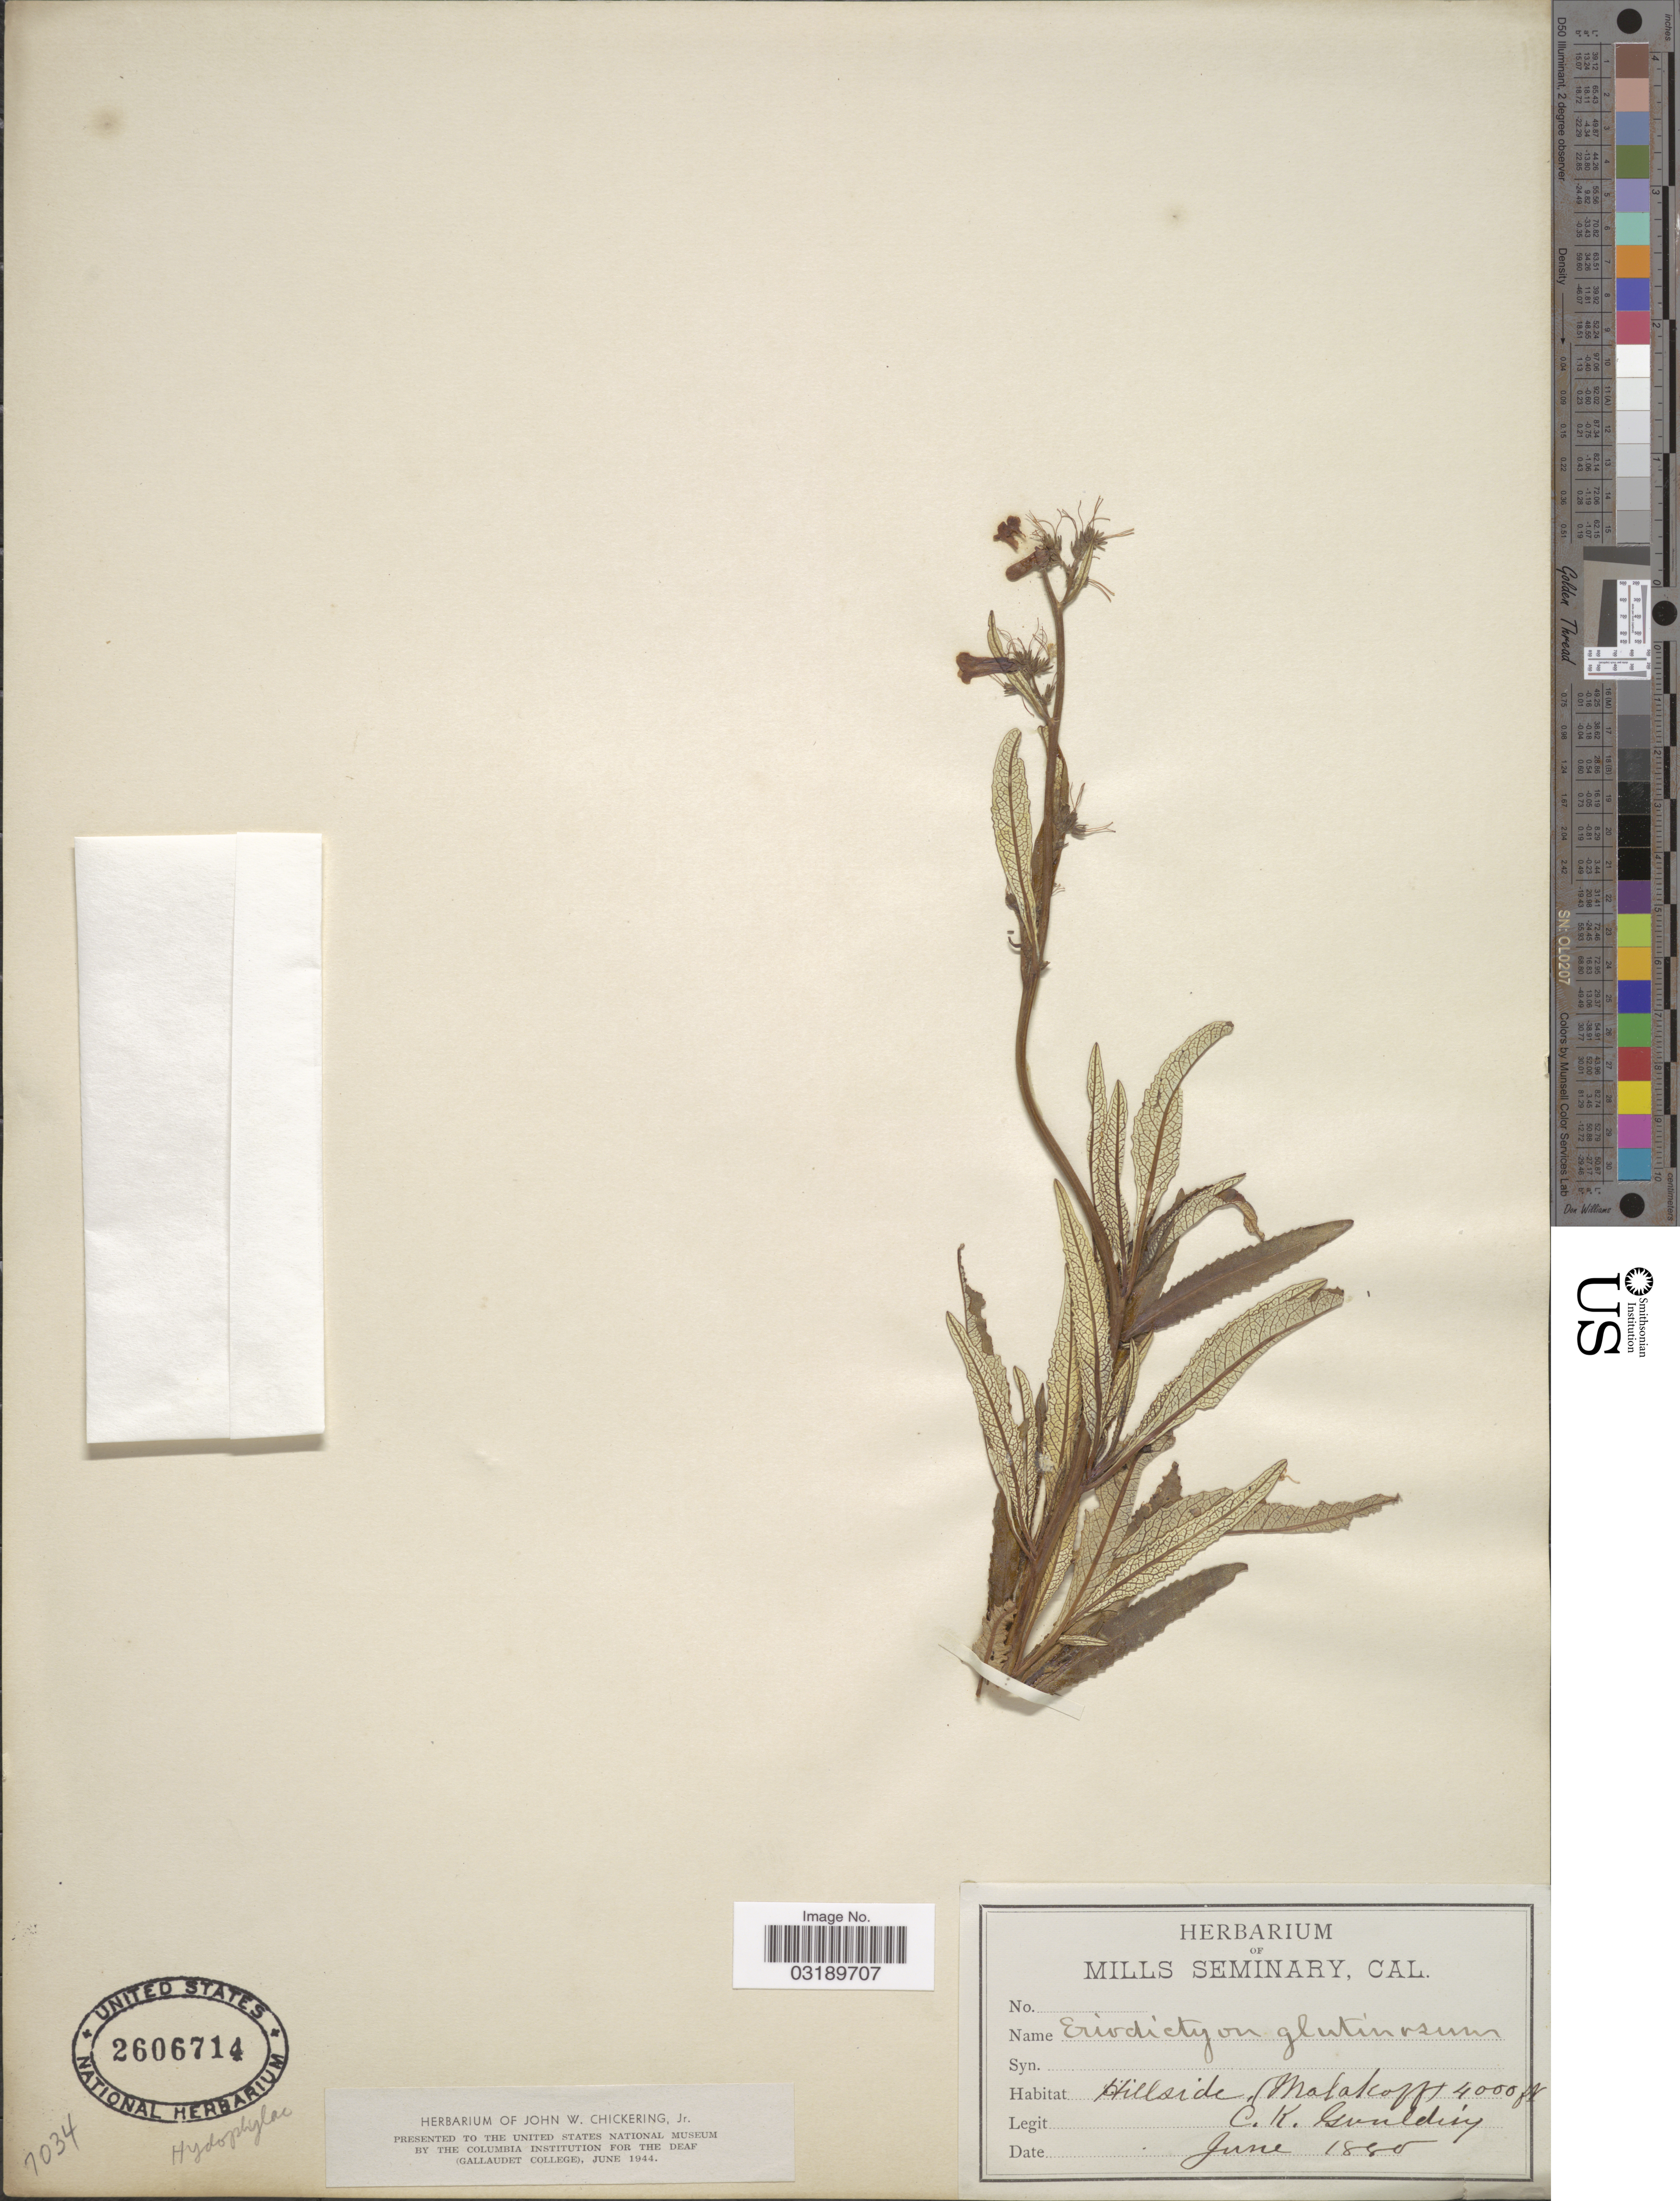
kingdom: Plantae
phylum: Tracheophyta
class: Magnoliopsida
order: Boraginales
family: Namaceae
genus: Eriodictyon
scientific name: Eriodictyon californicum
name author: (Hook. & Arn.) Torr.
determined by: Rogers, Z. S.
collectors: C. Goulding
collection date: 1885-06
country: United States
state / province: California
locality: Hillside Malakoff.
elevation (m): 1219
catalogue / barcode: US 2606714